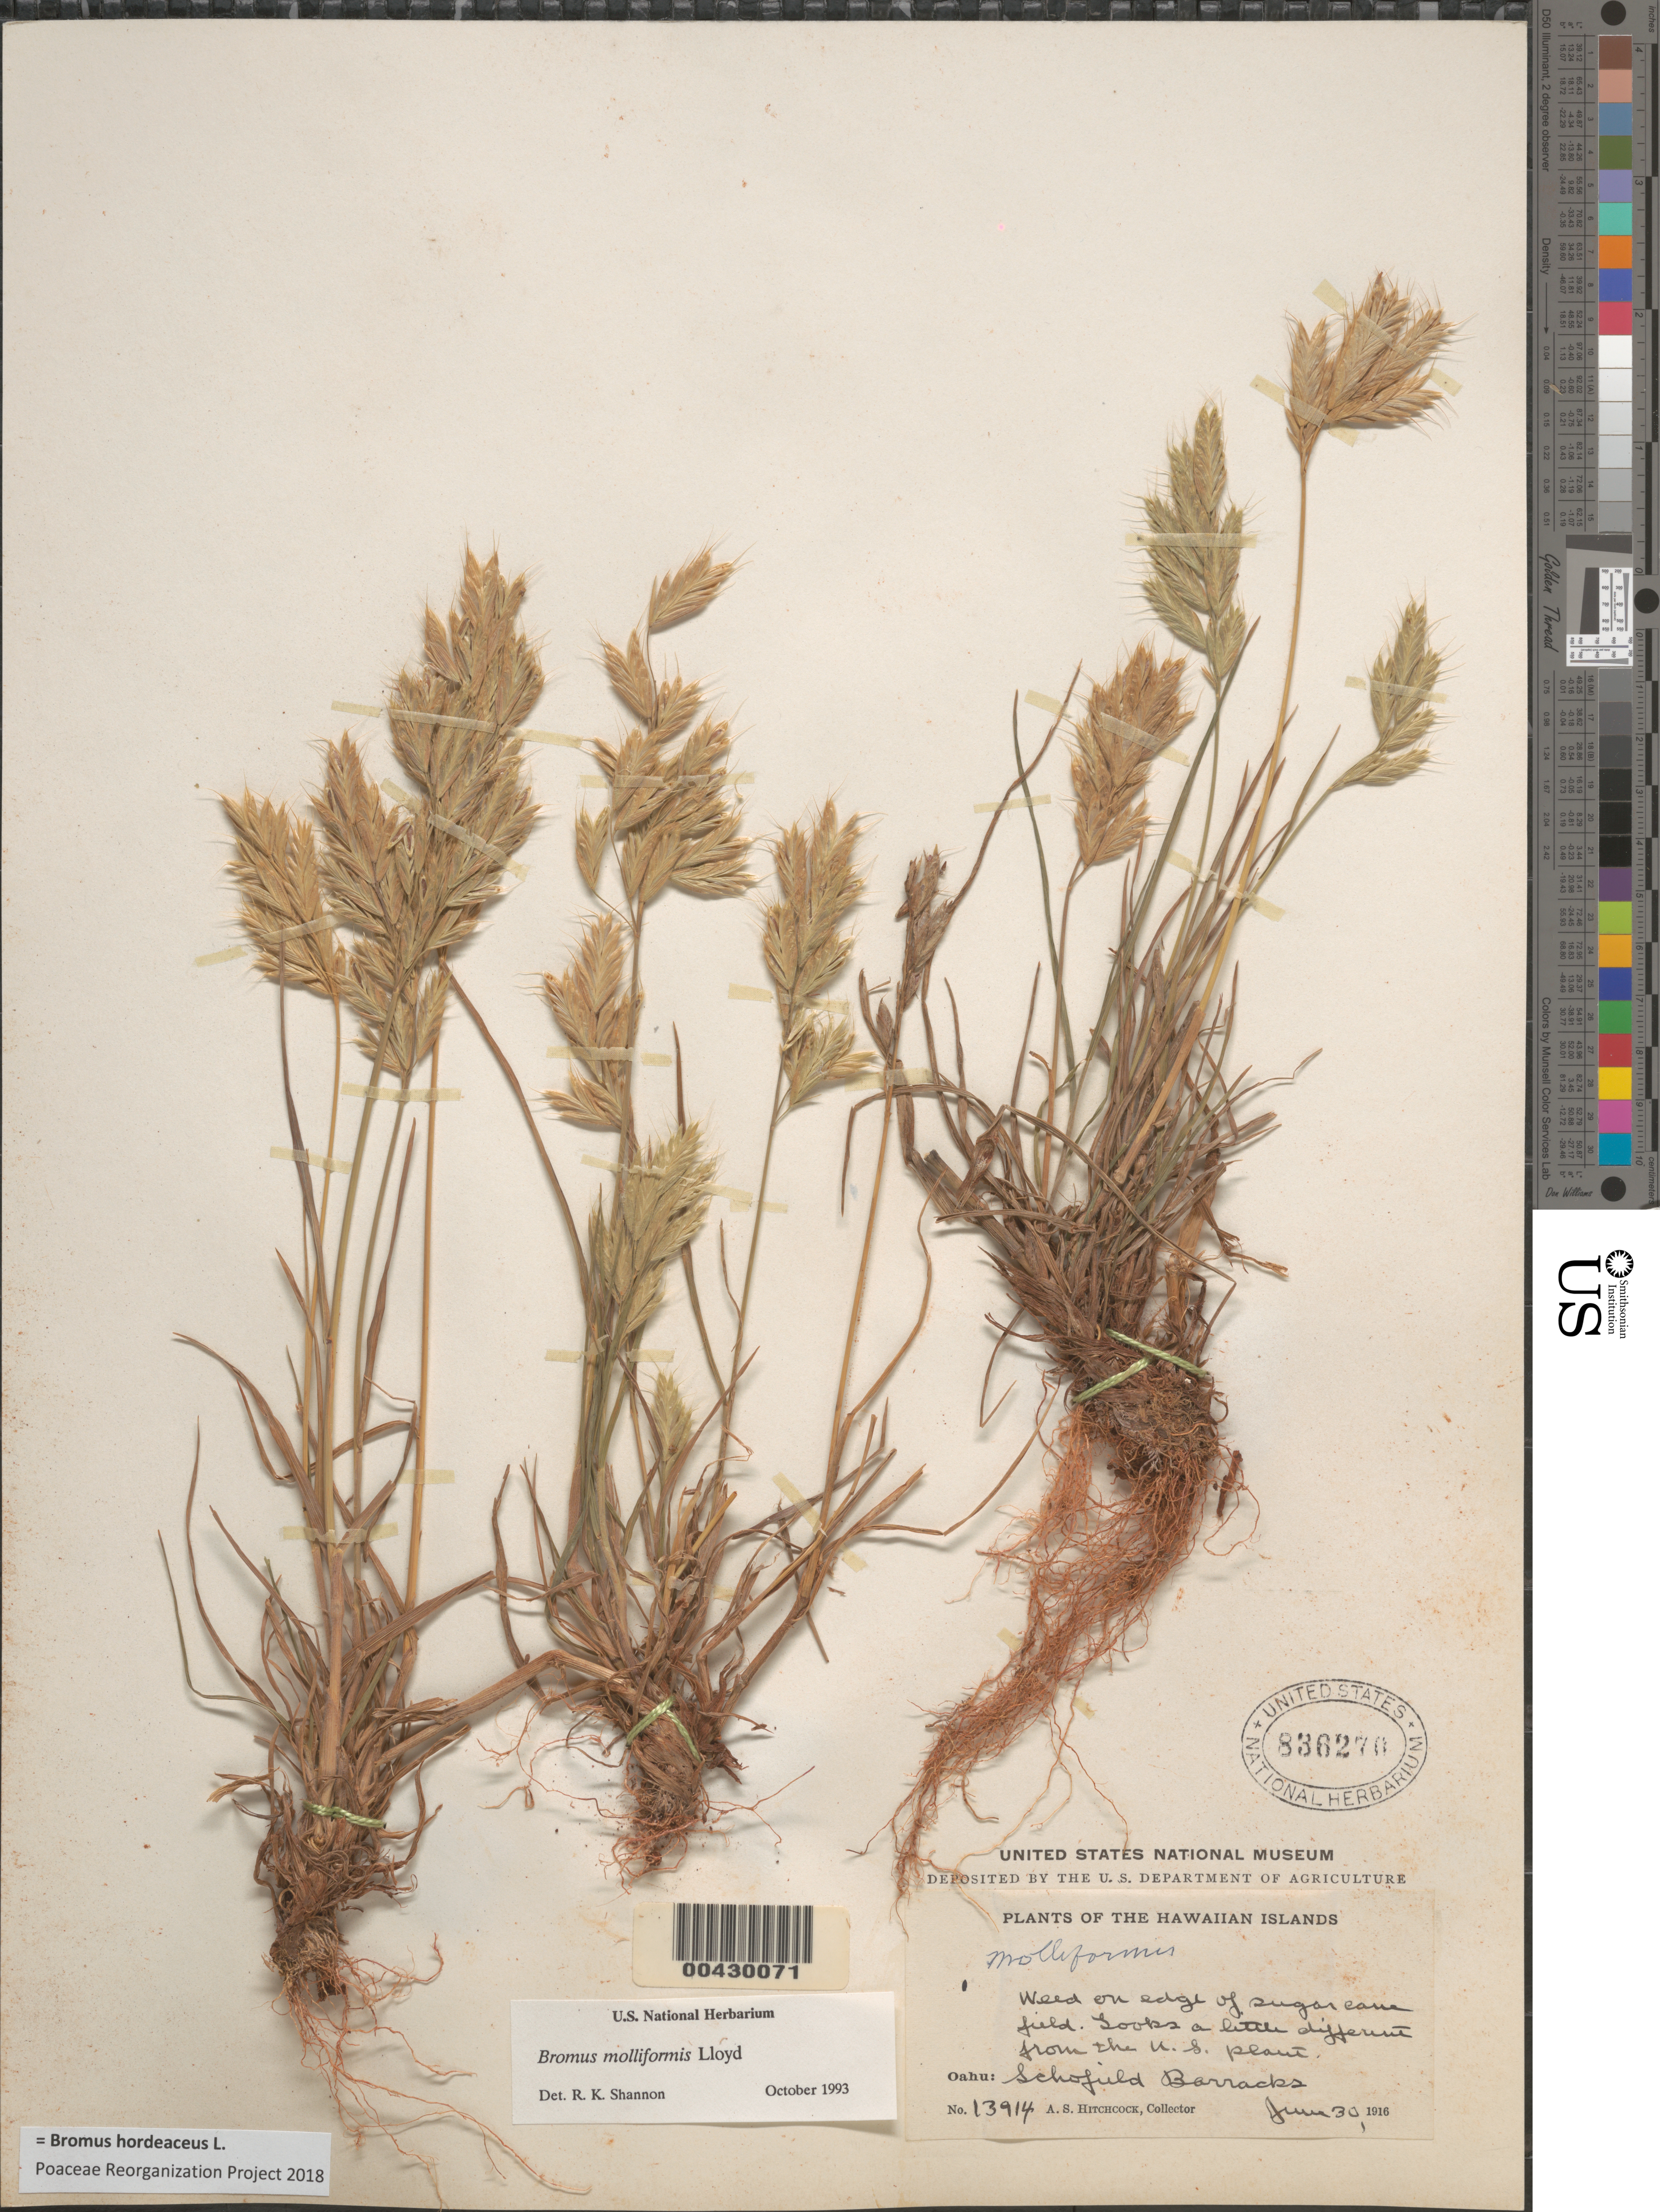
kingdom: Plantae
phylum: Tracheophyta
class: Liliopsida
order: Poales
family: Poaceae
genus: Bromus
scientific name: Bromus hordeaceus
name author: L.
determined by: Poaceae Reorganization Project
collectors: A. S. Hitchcock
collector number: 13914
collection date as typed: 30 Jun 1916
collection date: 1916-06-30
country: United States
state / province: Hawaii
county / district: Honolulu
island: Oahu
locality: Schofield Barracks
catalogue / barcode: US 836270